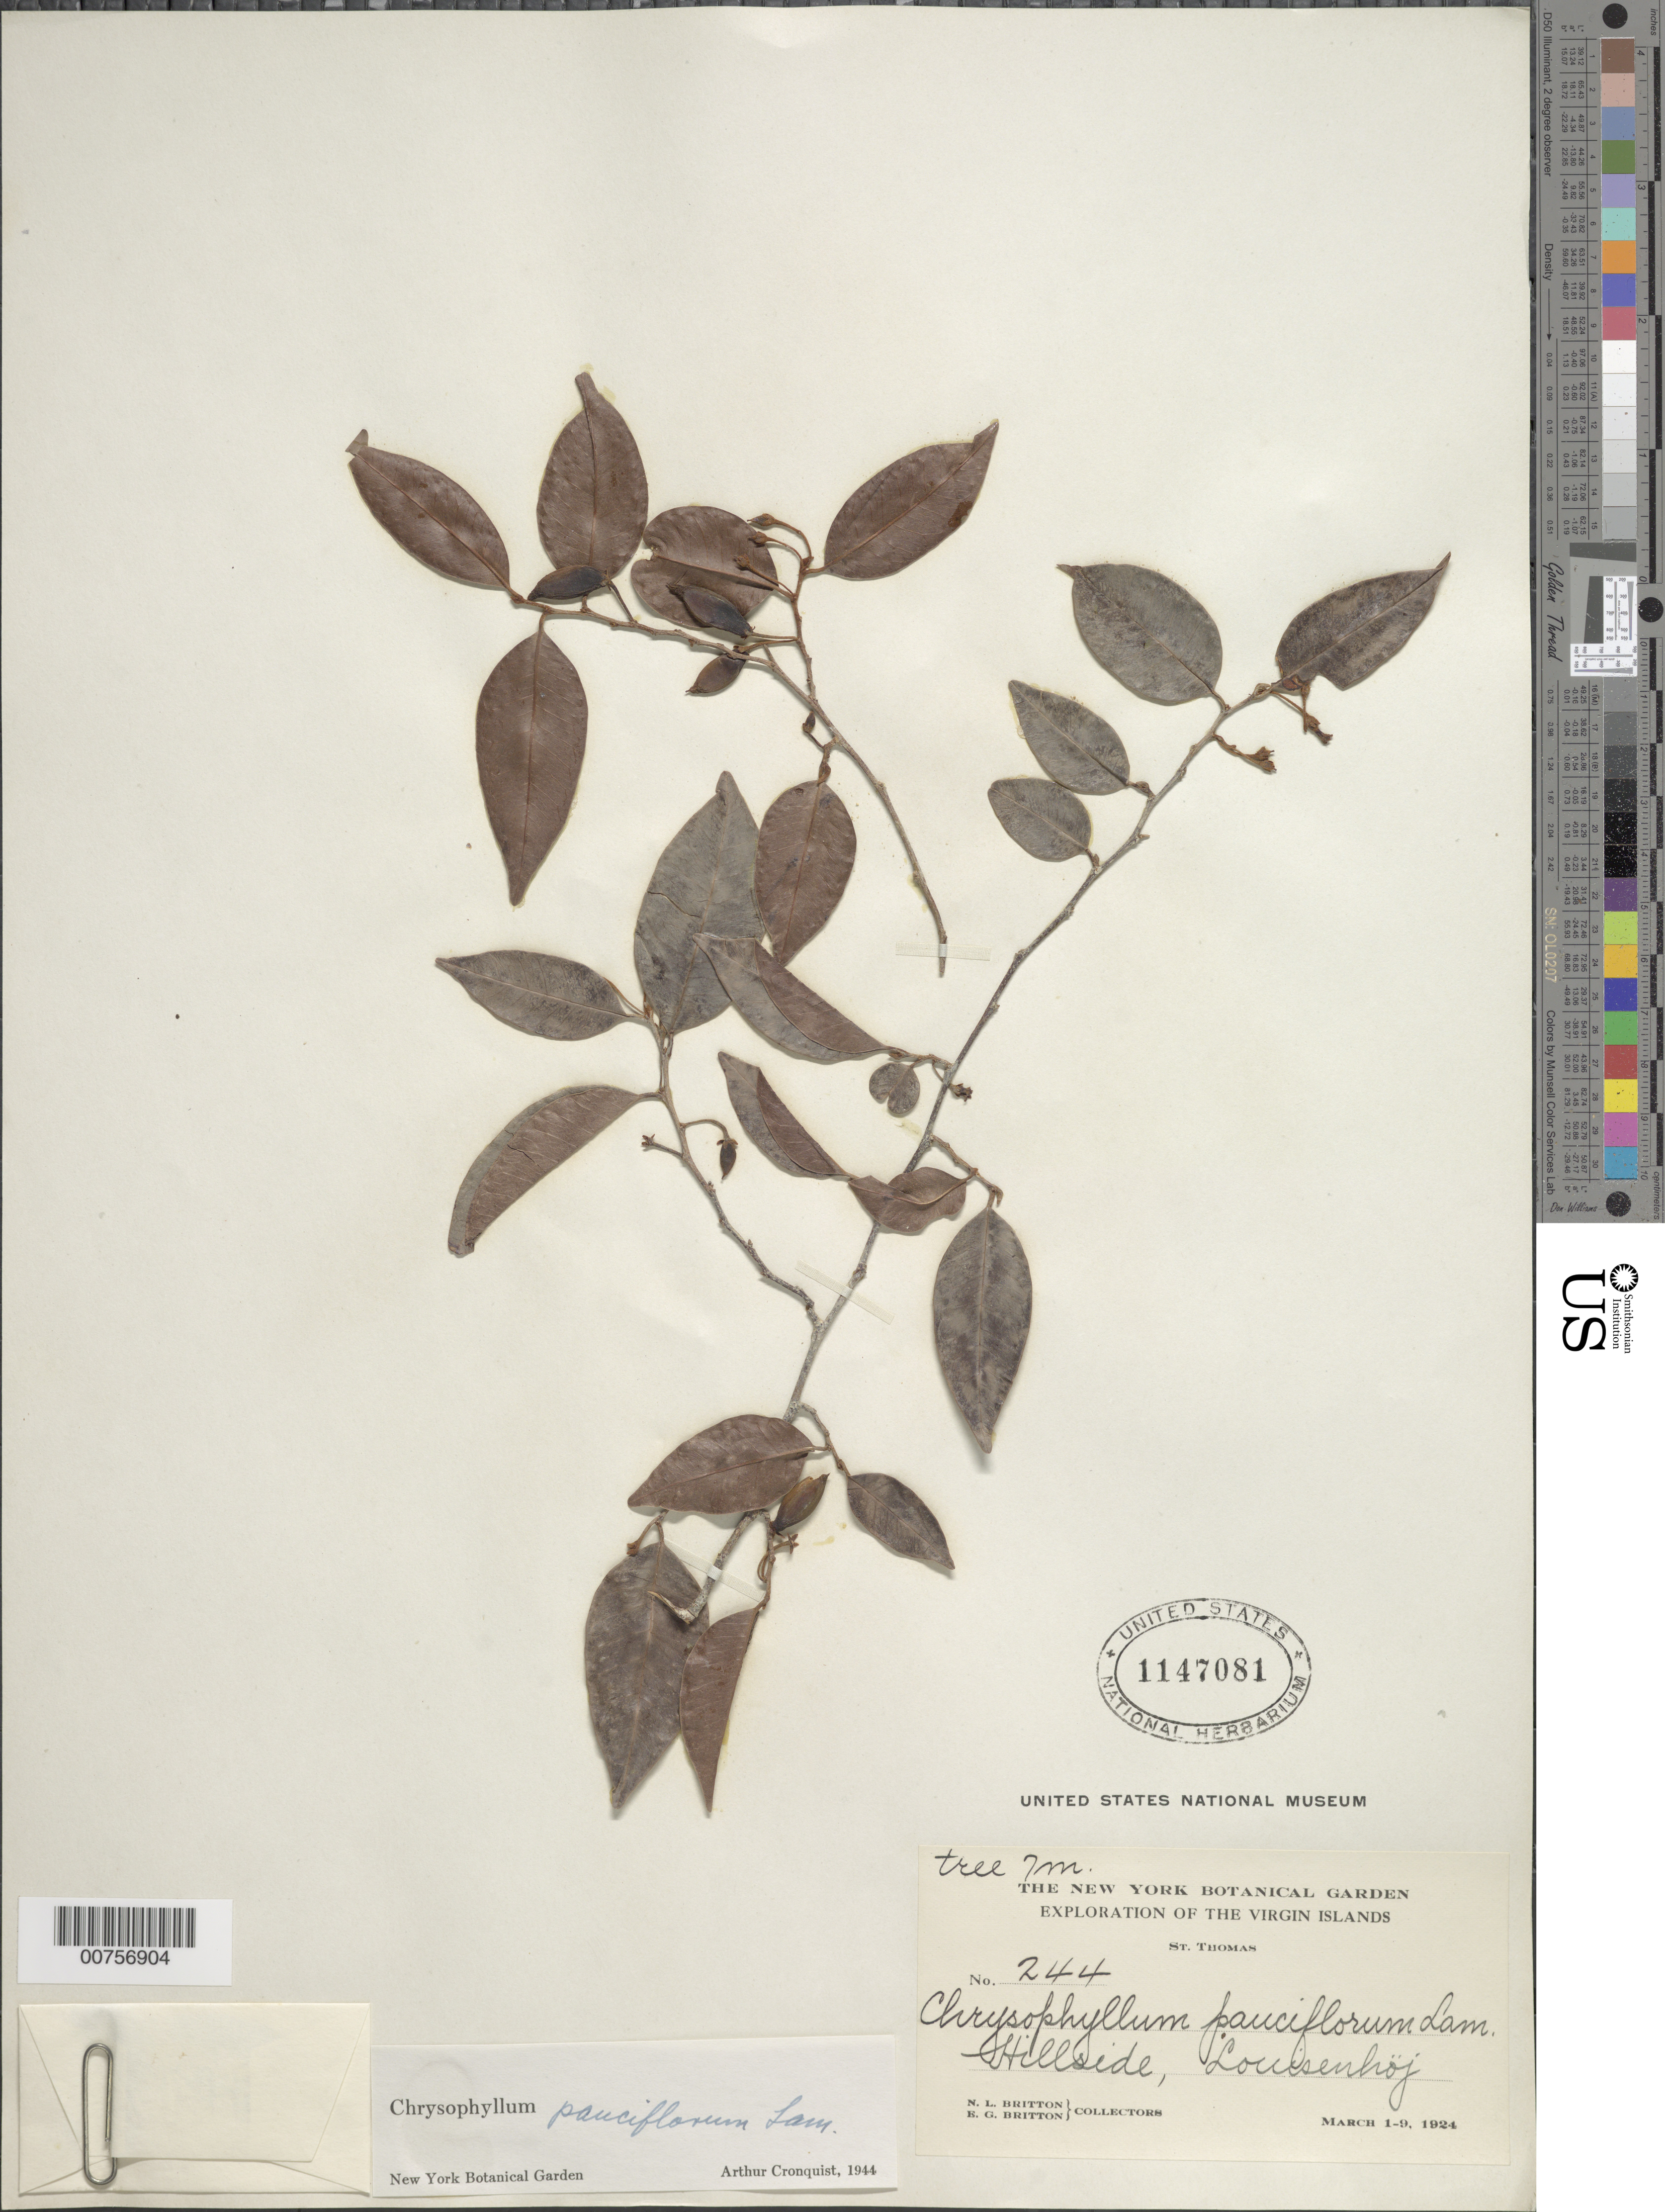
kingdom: Plantae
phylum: Tracheophyta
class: Magnoliopsida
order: Ericales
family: Sapotaceae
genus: Chrysophyllum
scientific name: Chrysophyllum pauciflorum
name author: Lam.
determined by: Cronquist, A. J.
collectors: N. Britton & E. G. Britton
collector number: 244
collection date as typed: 01 Mar 1924 to 09 Mar 1924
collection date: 1924-03-01/1924-03-09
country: U.S. Virgin Islands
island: St. Thomas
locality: Louisenhõj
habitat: Hillside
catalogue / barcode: US 1147081